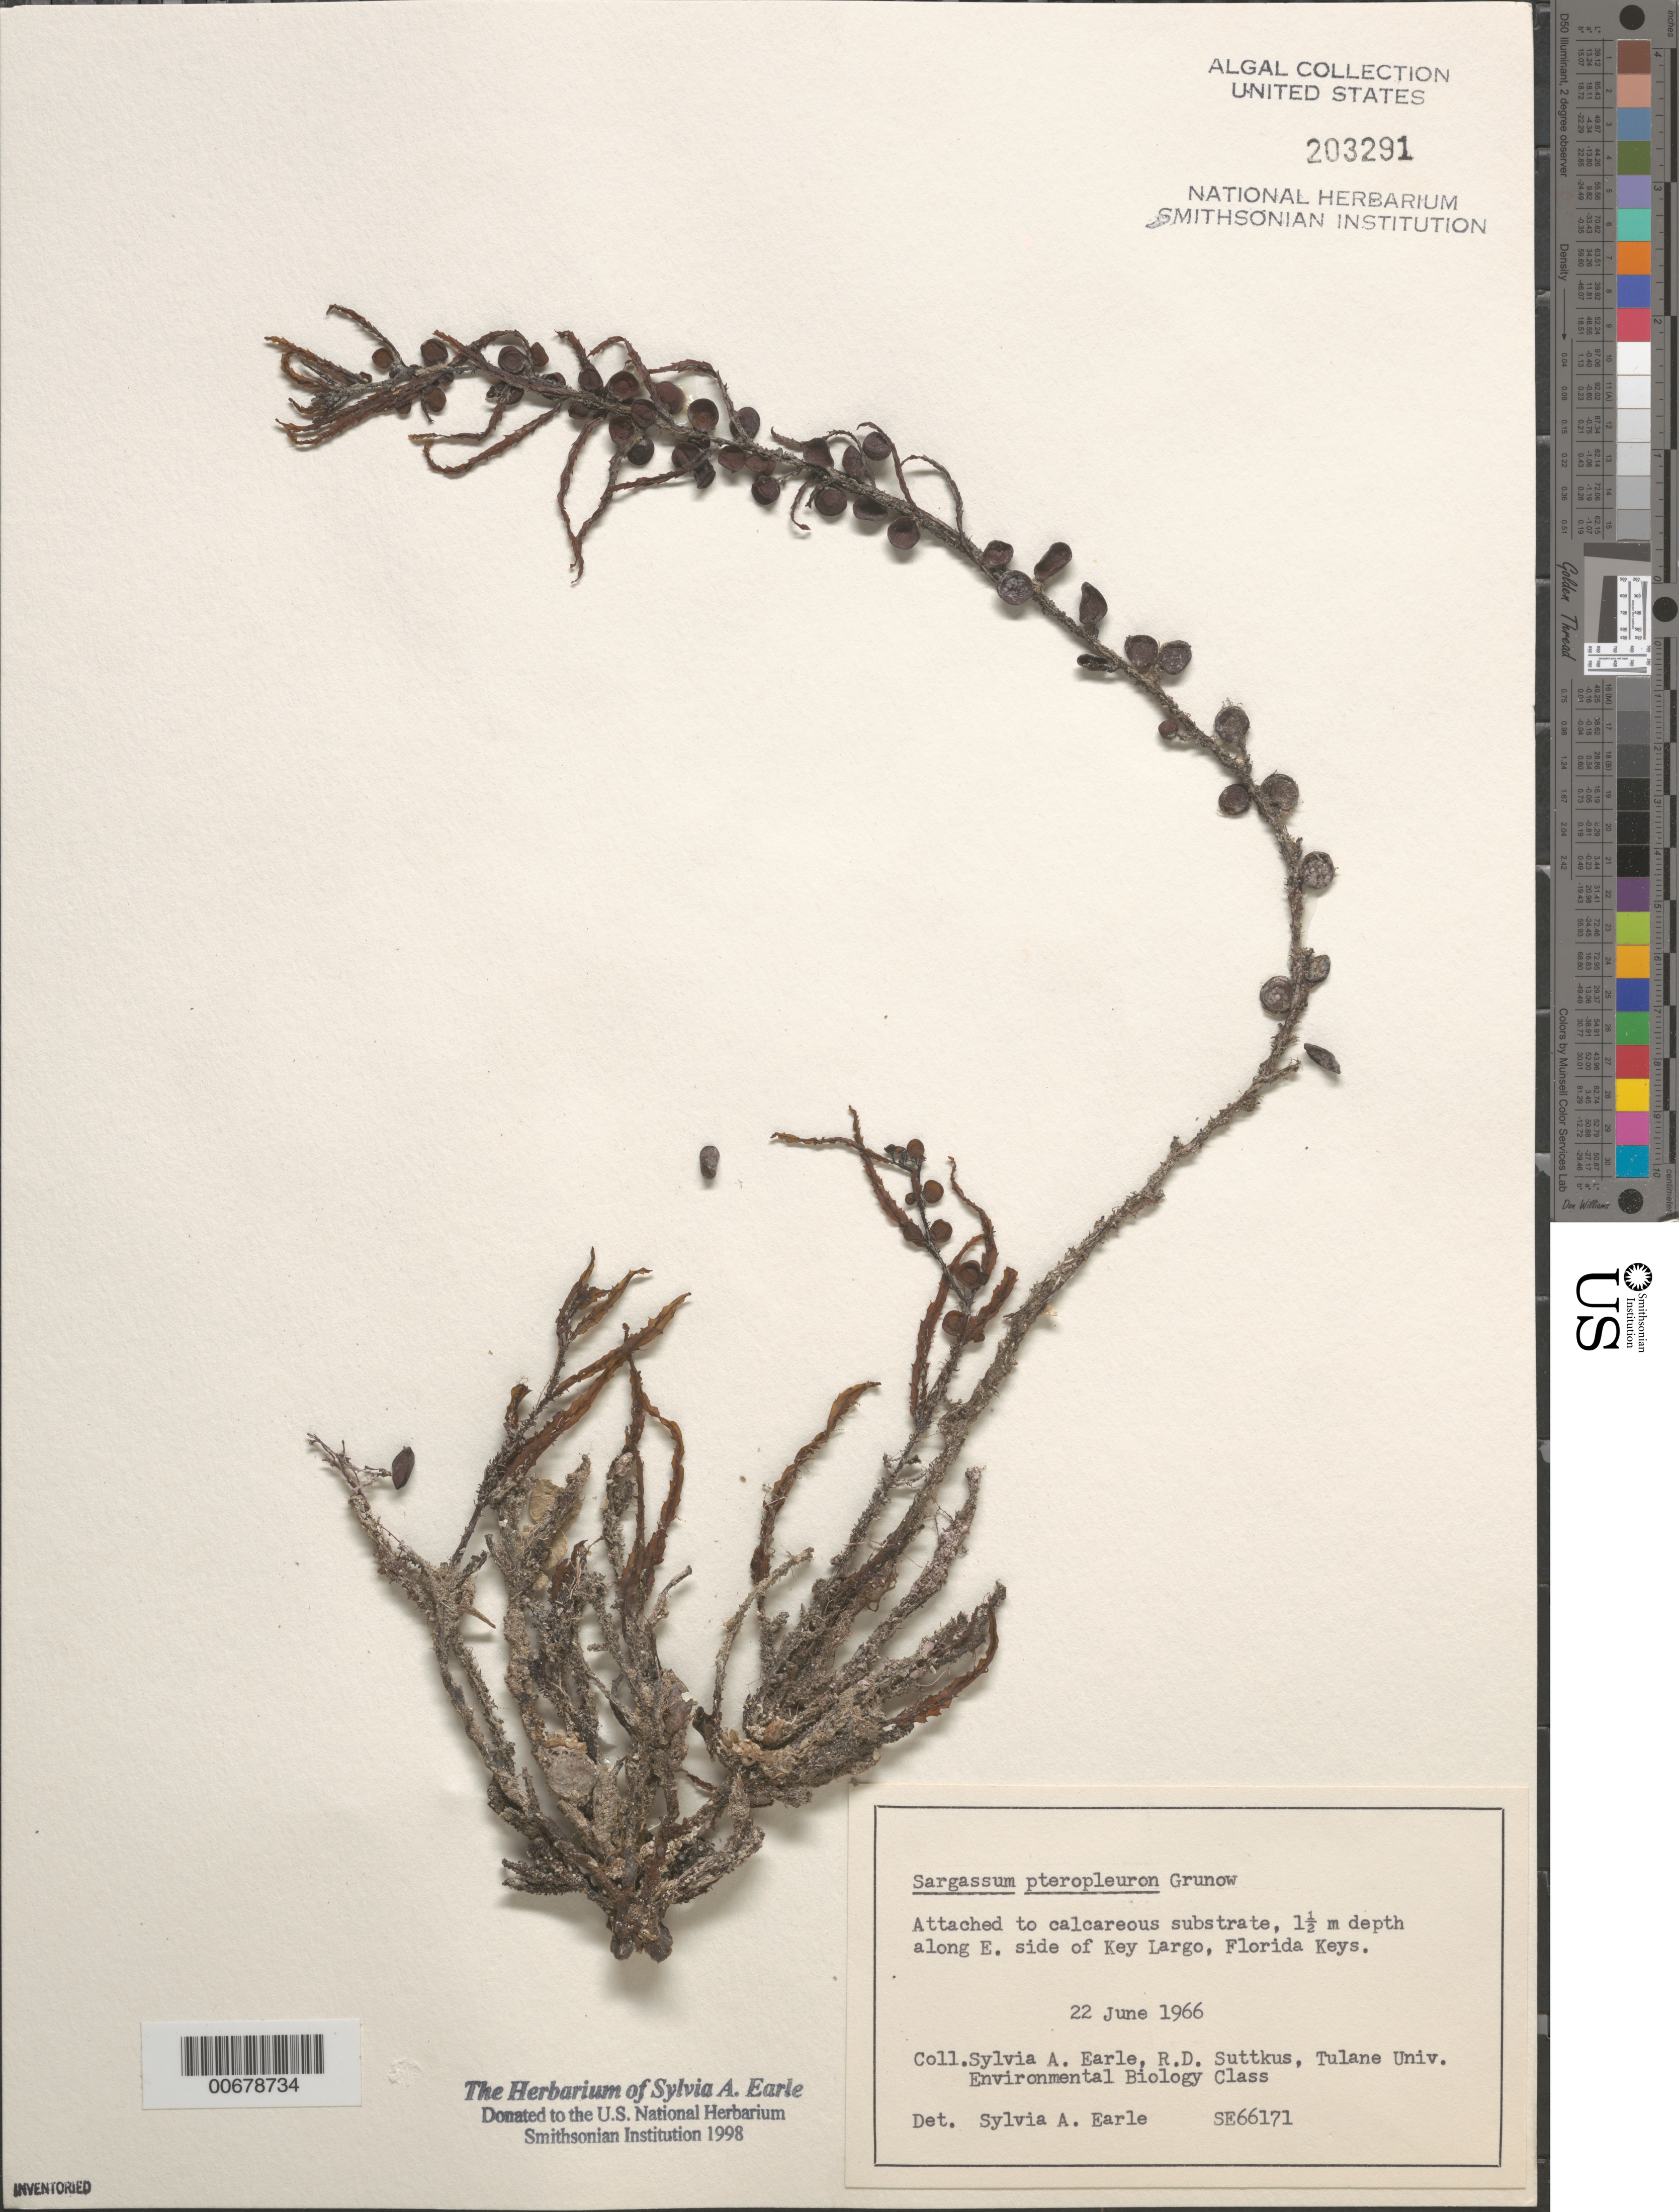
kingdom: Chromista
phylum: Ochrophyta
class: Phaeophyceae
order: Fucales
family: Sargassaceae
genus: Sargassum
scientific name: Sargassum pteropleuron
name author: Grunow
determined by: Earle, S. A.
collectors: S. A. Earle, R. Suttkus & Tulane Univ. Env. Biol. Class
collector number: SE 66171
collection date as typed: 22 Jun 1966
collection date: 1966-06-22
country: United States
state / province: Florida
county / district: Monroe County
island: Key Largo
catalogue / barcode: US 203291